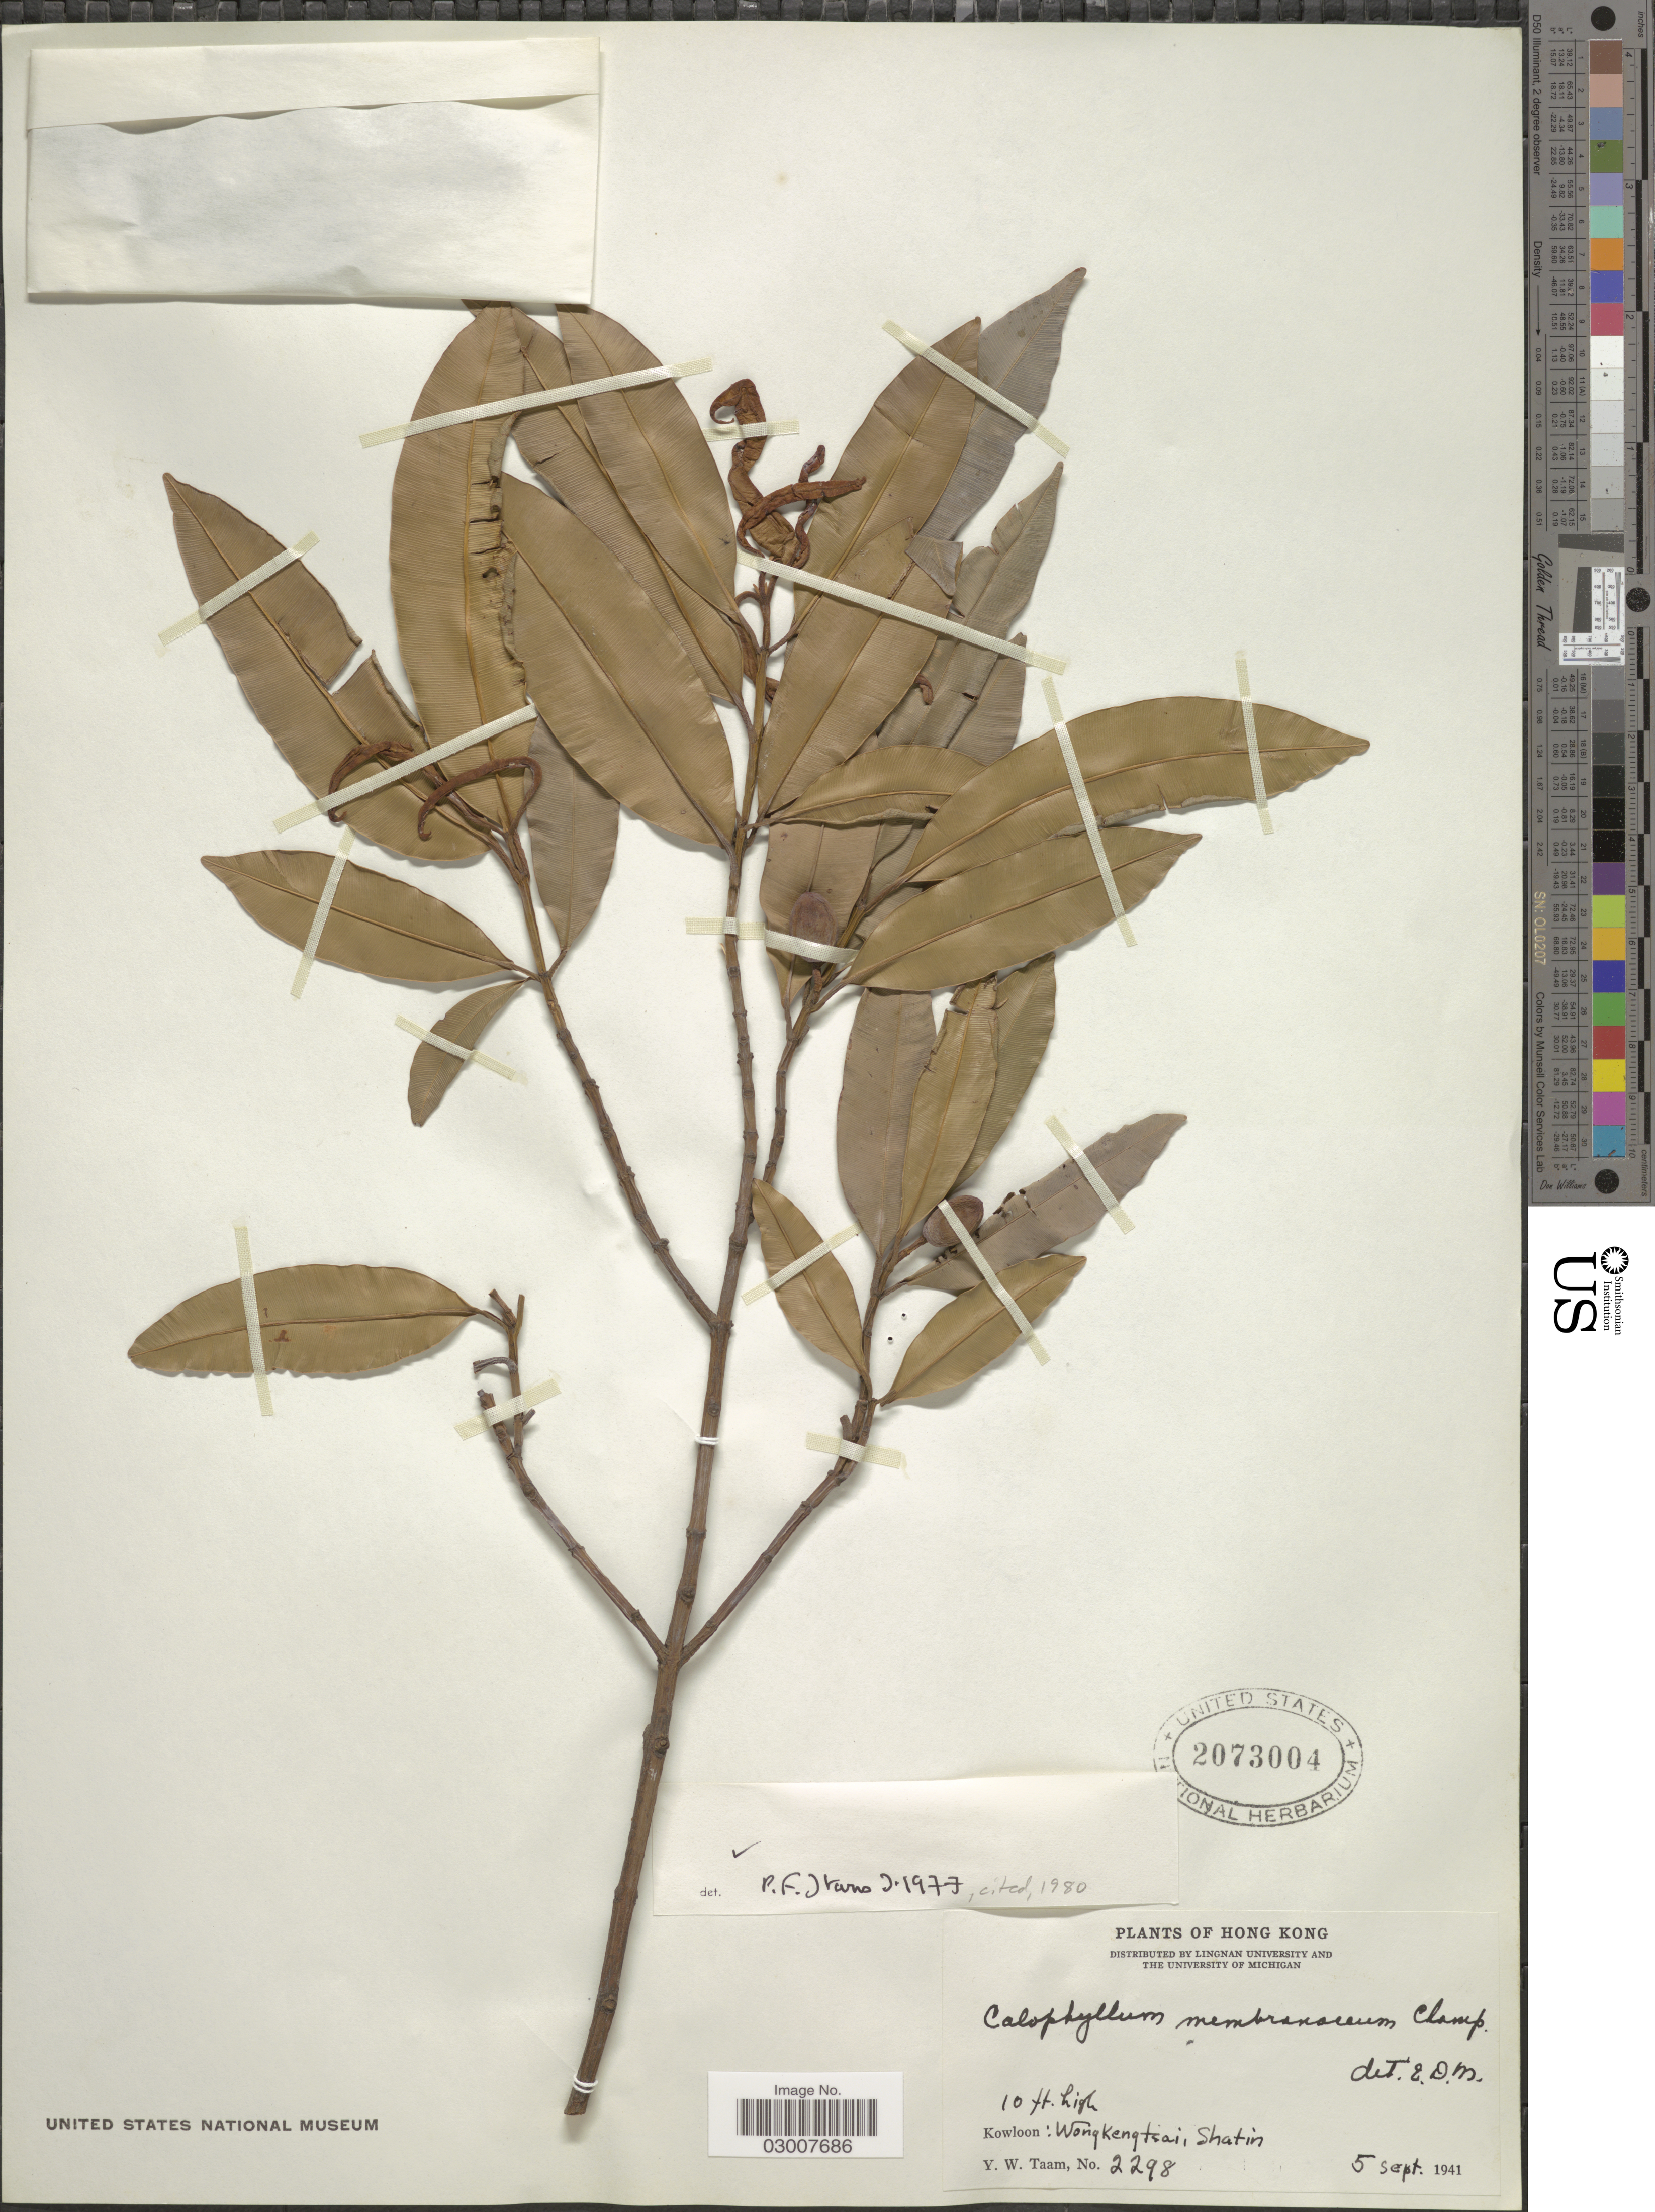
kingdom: Plantae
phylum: Tracheophyta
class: Magnoliopsida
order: Malpighiales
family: Calophyllaceae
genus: Calophyllum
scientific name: Calophyllum membranaceum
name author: Gardner & Champ.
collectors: Y. W. Taam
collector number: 2298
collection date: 1941-09-05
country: China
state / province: Hong Kong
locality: Kowloon: Wong Keng tsai, Shatin.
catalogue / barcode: US 2073004